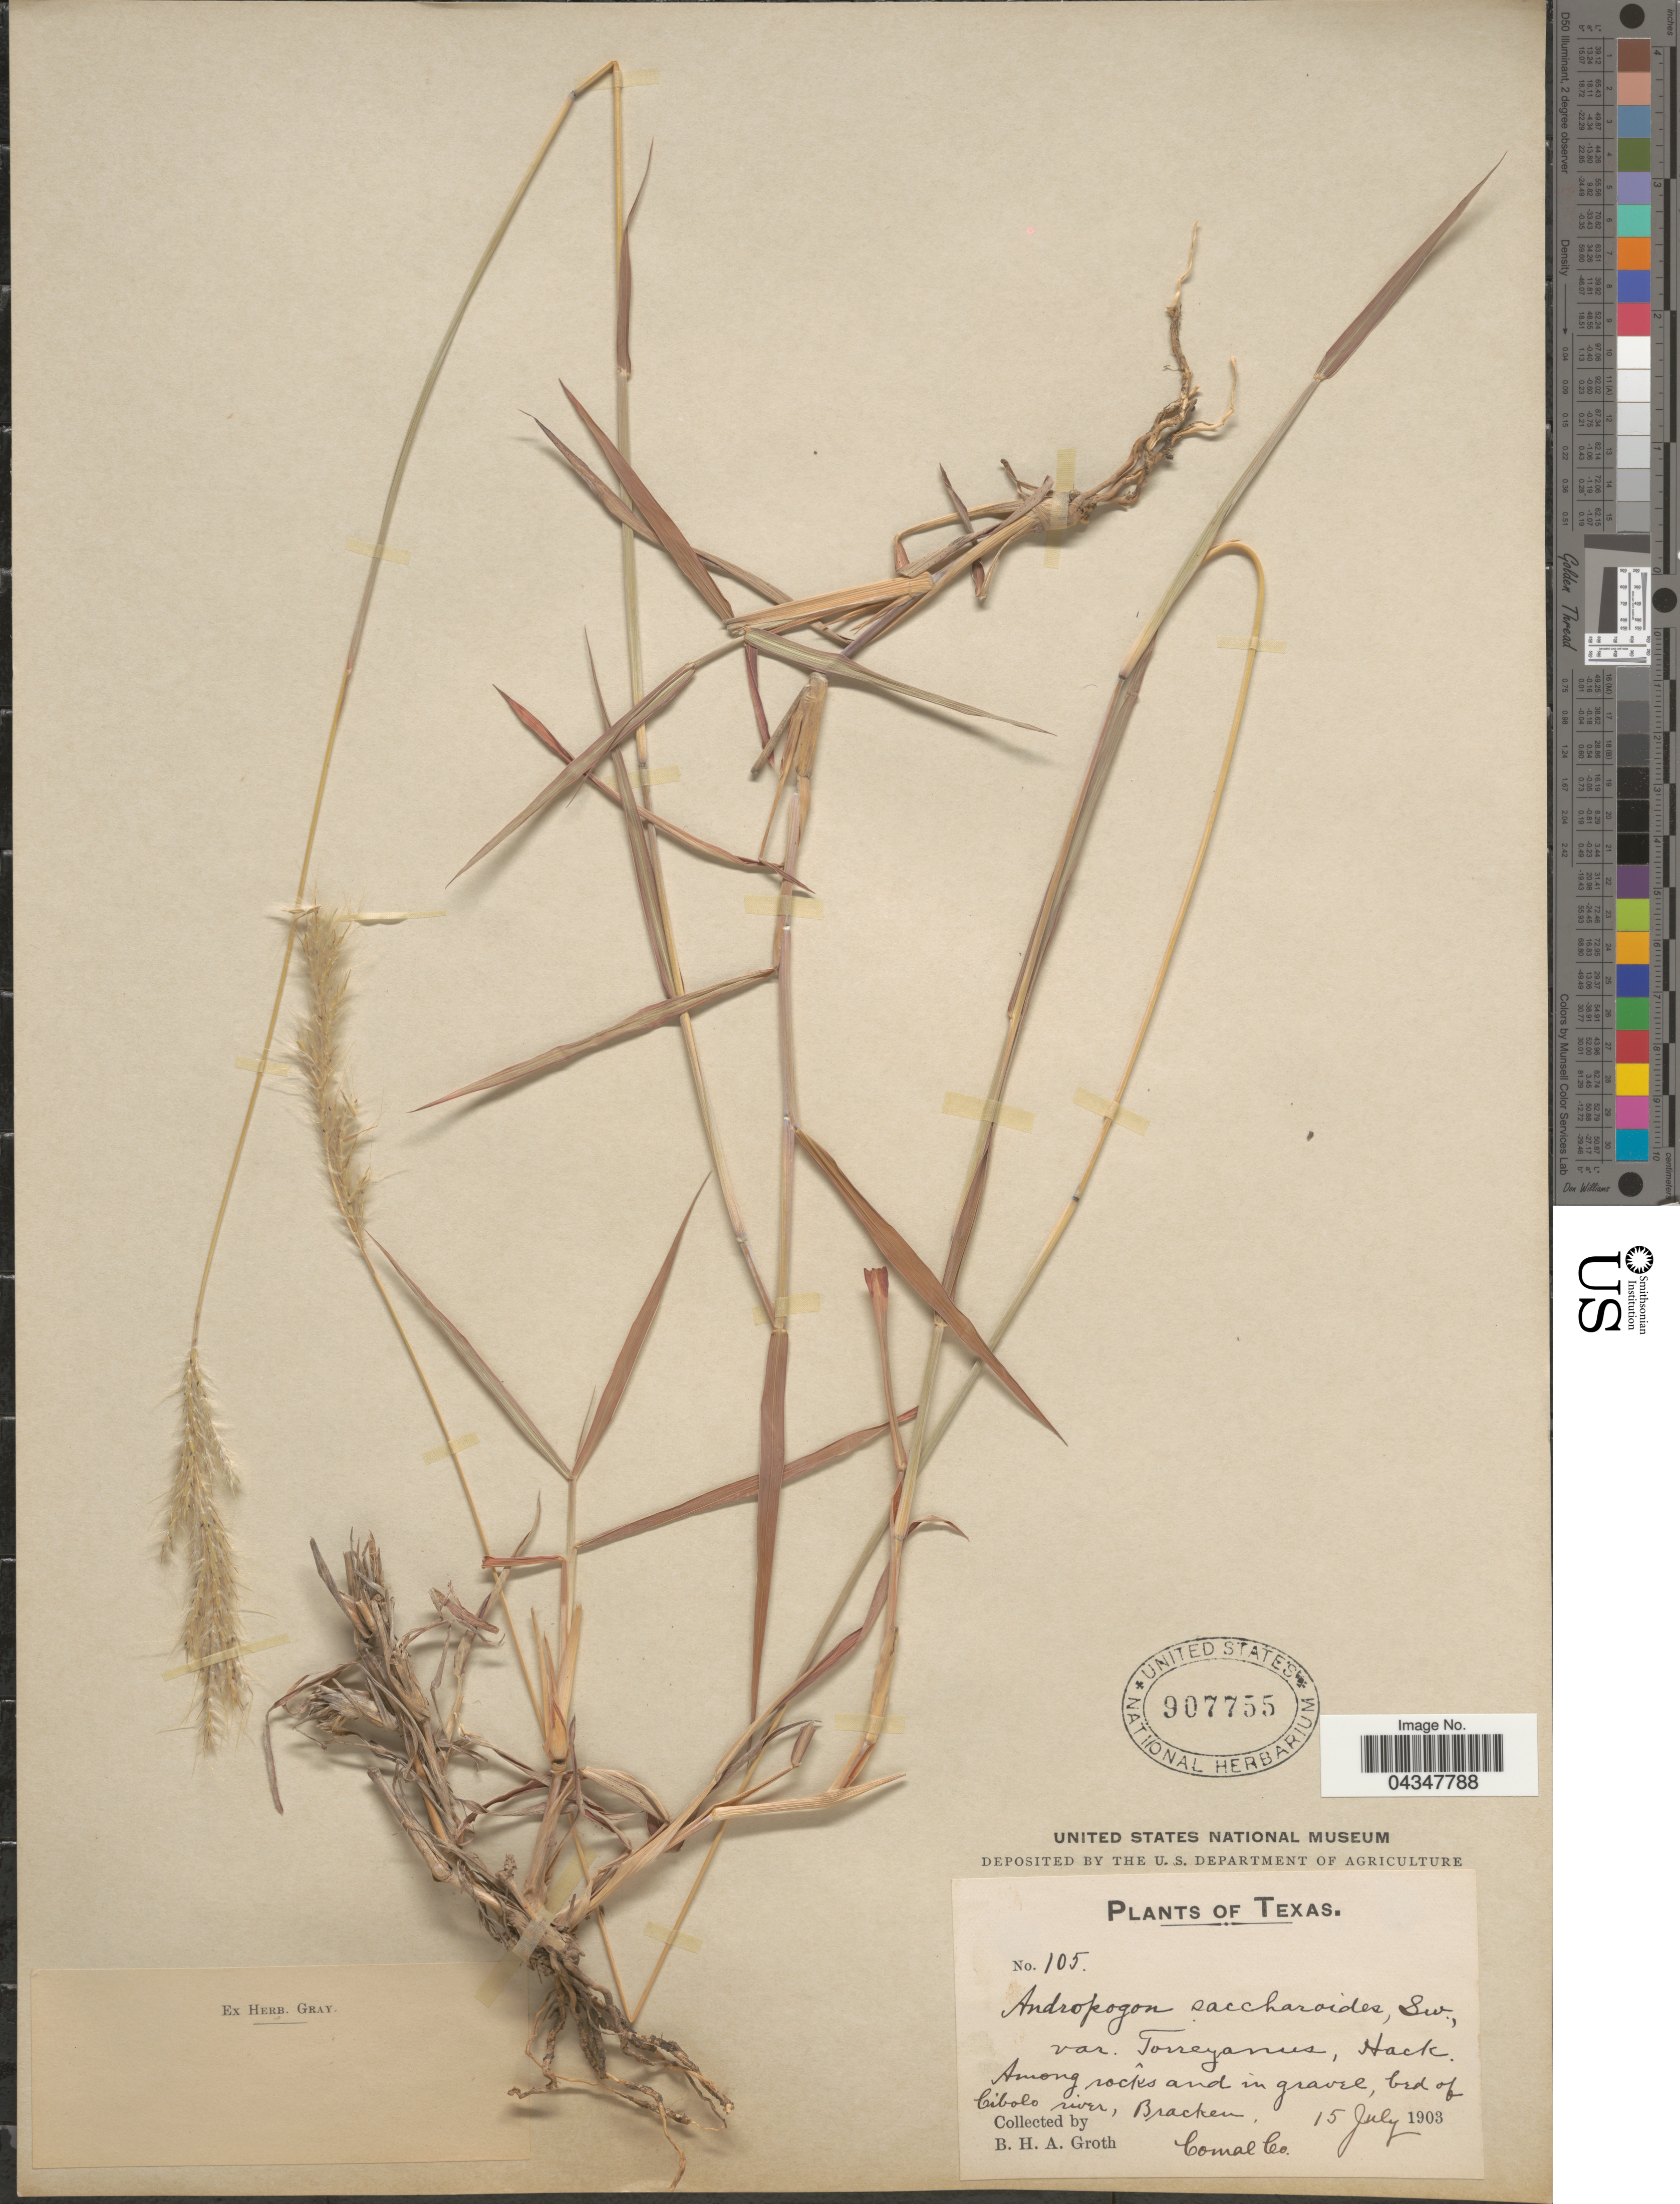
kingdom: Plantae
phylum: Tracheophyta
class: Liliopsida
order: Poales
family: Poaceae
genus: Bothriochloa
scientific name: Bothriochloa saccharoides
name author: (Sw.) Rydb.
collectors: B. Groth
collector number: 105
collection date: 1903-07-15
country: United States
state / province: Texas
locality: Among rocks and in gravel, bed of Cibolo river, Bracken. Comal Co.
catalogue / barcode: US 907755